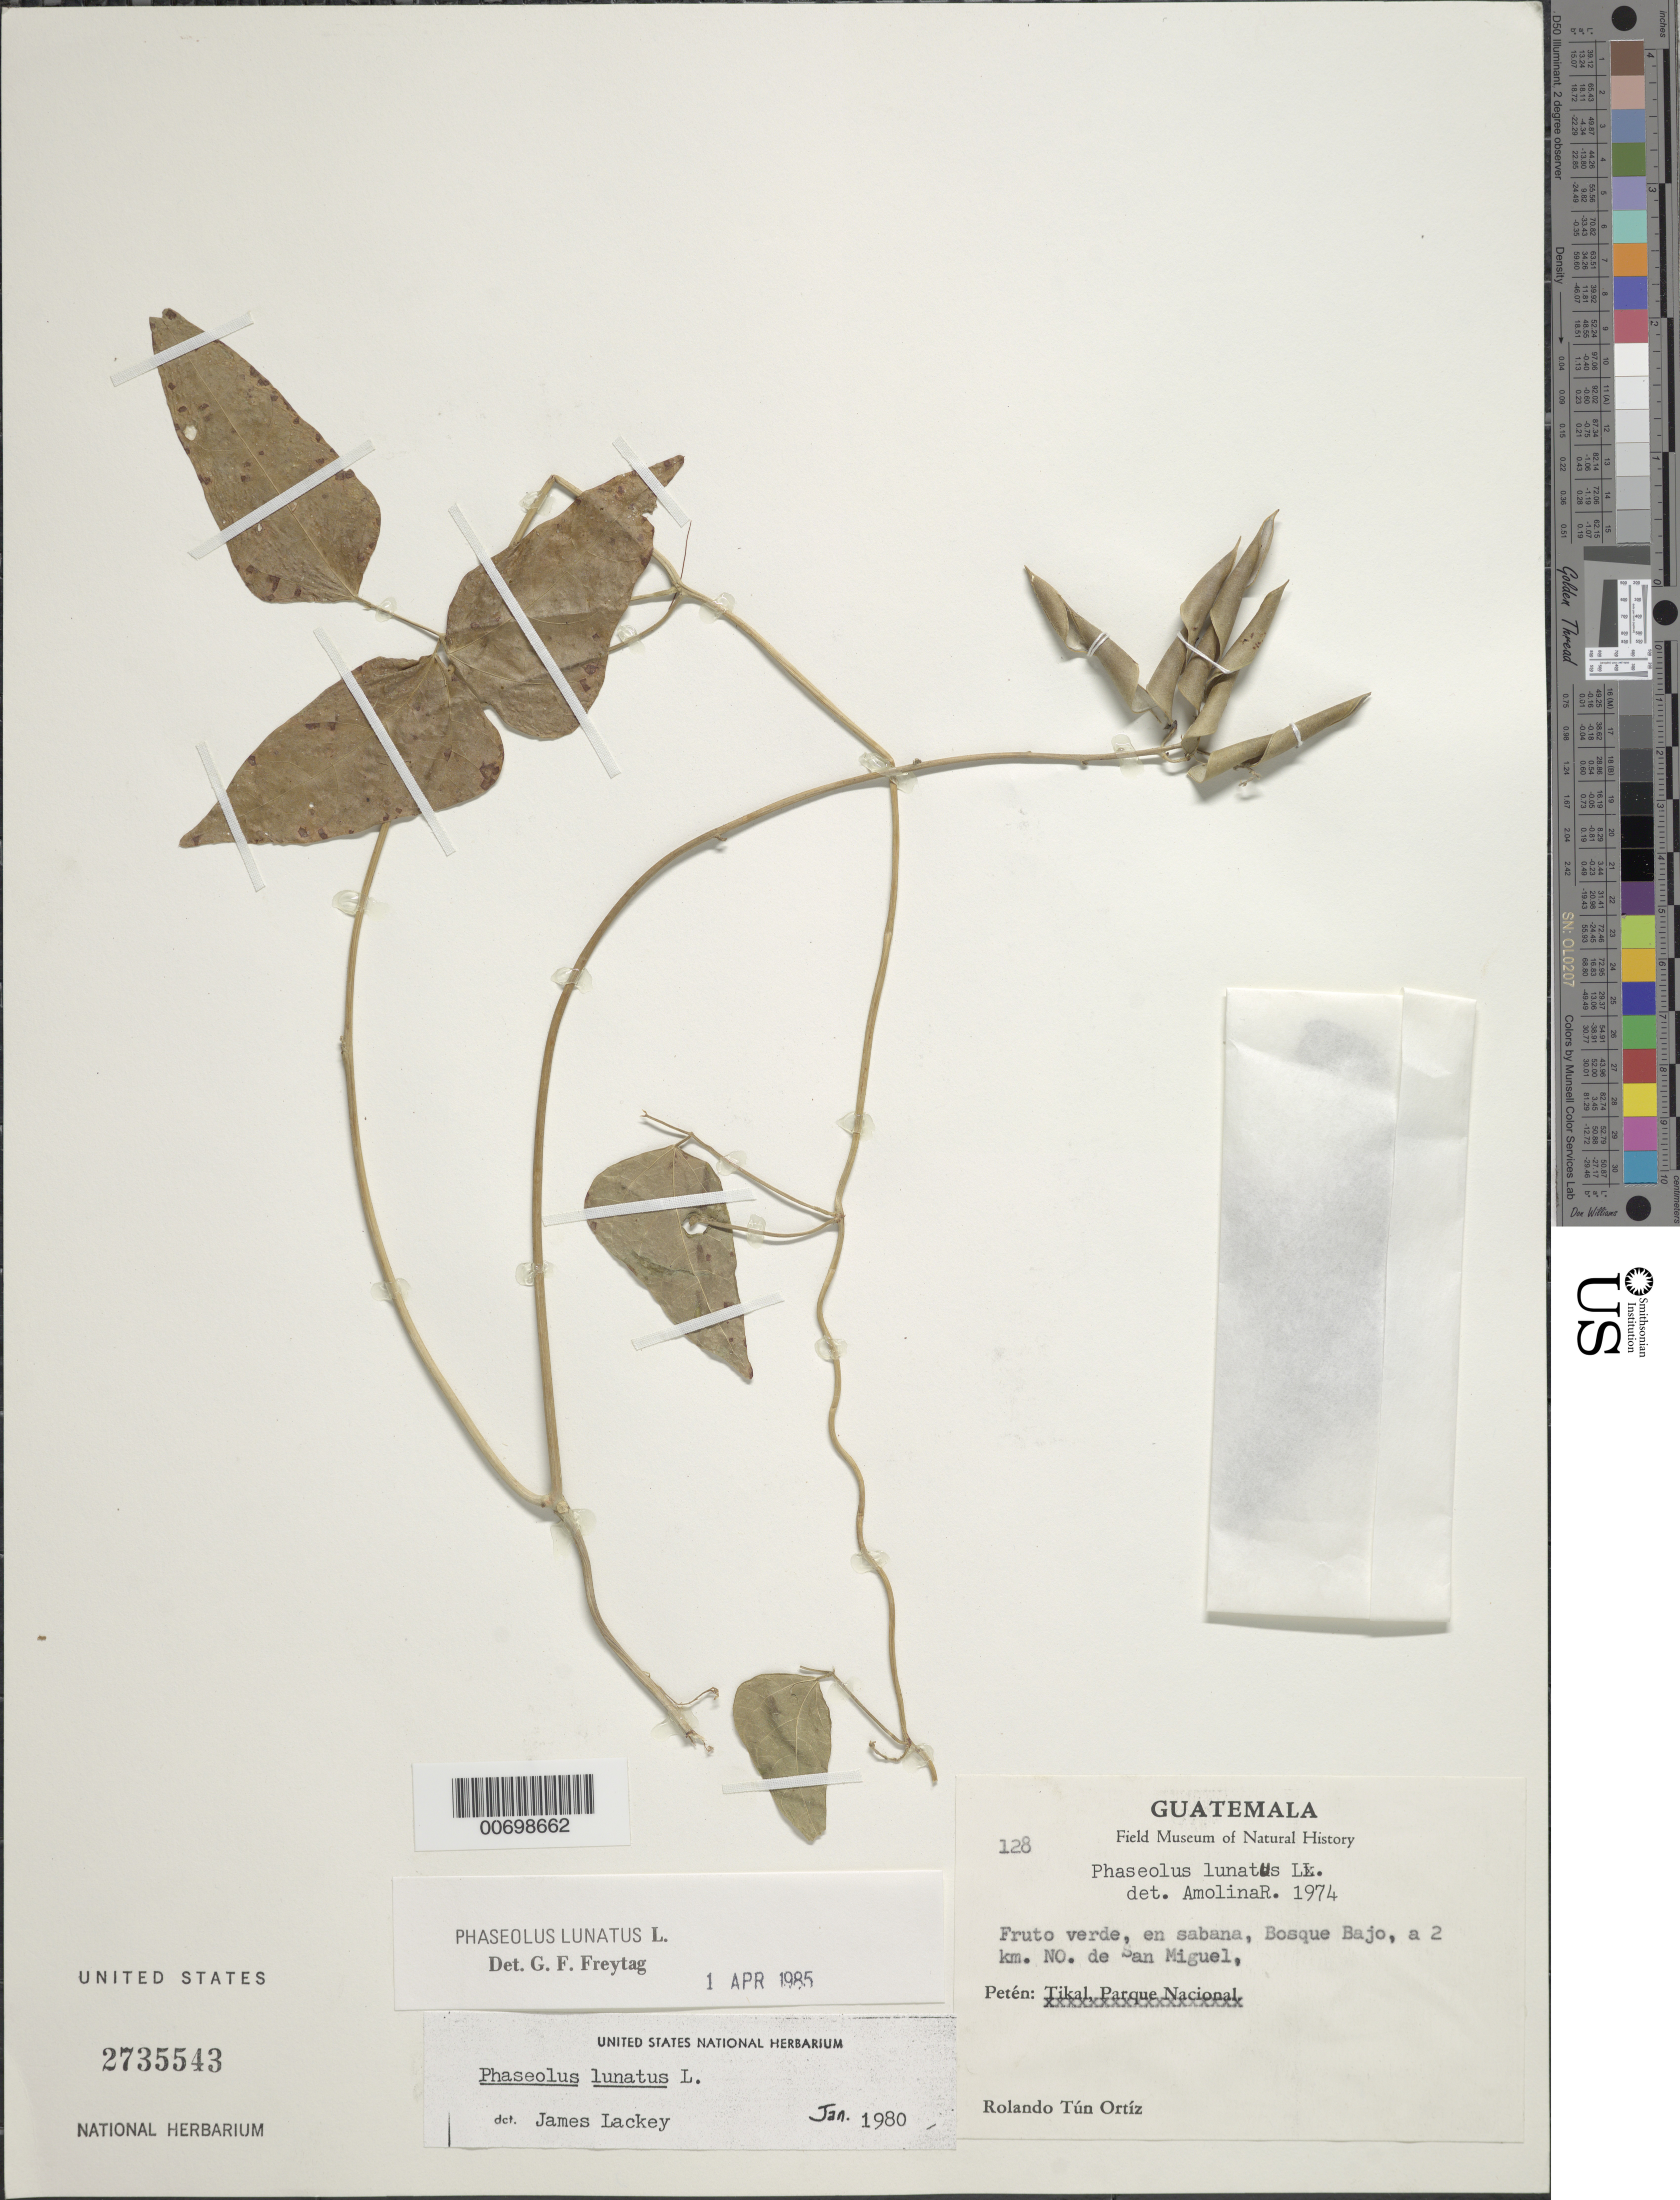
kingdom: Plantae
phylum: Tracheophyta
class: Magnoliopsida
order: Fabales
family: Fabaceae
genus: Phaseolus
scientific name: Phaseolus lunatus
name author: L.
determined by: Freytag, G. F.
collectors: R. Tún Ortiz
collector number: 128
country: Guatemala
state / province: El Petén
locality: a 2 km NO de San Miguel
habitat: en sabana, bosque bajo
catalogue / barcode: US 2735543